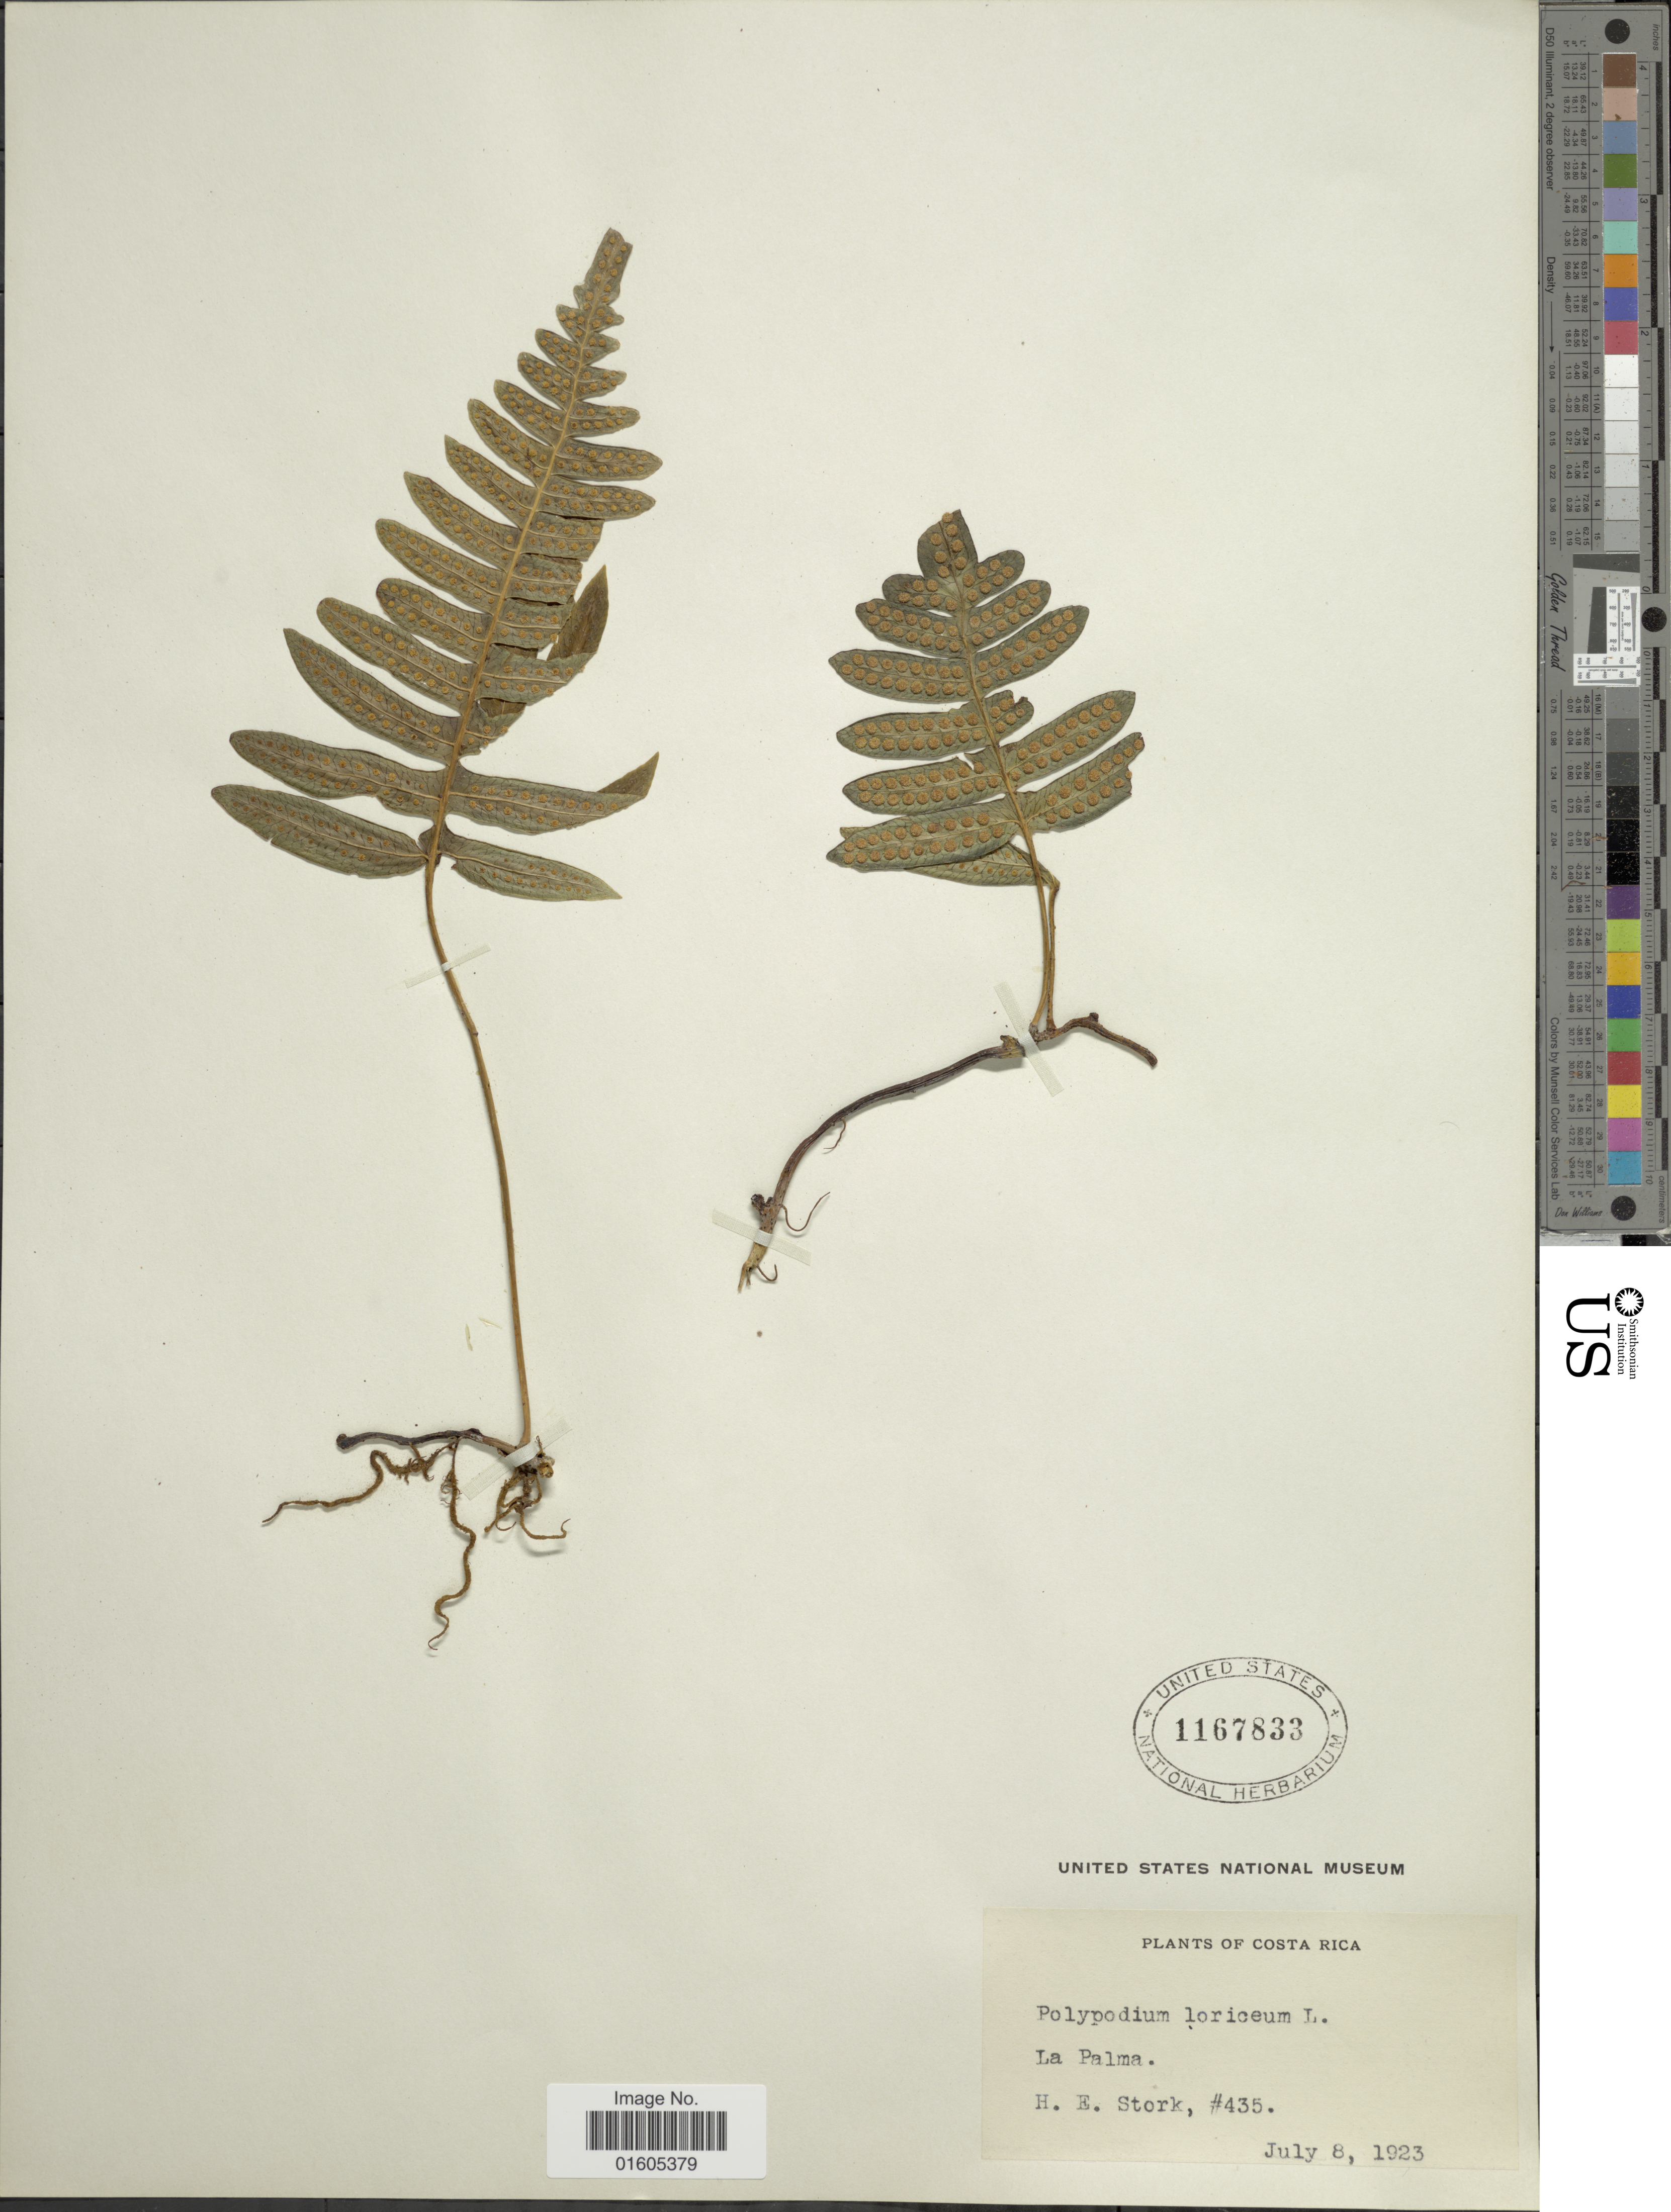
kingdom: Plantae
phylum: Tracheophyta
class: Polypodiopsida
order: Polypodiales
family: Polypodiaceae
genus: Serpocaulon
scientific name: Serpocaulon ptilorhizon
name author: (Christ) A.R. Sm.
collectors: H. E. Stork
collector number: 435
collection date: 1923-07-08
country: Costa Rica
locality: La Palma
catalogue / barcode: US 1167833